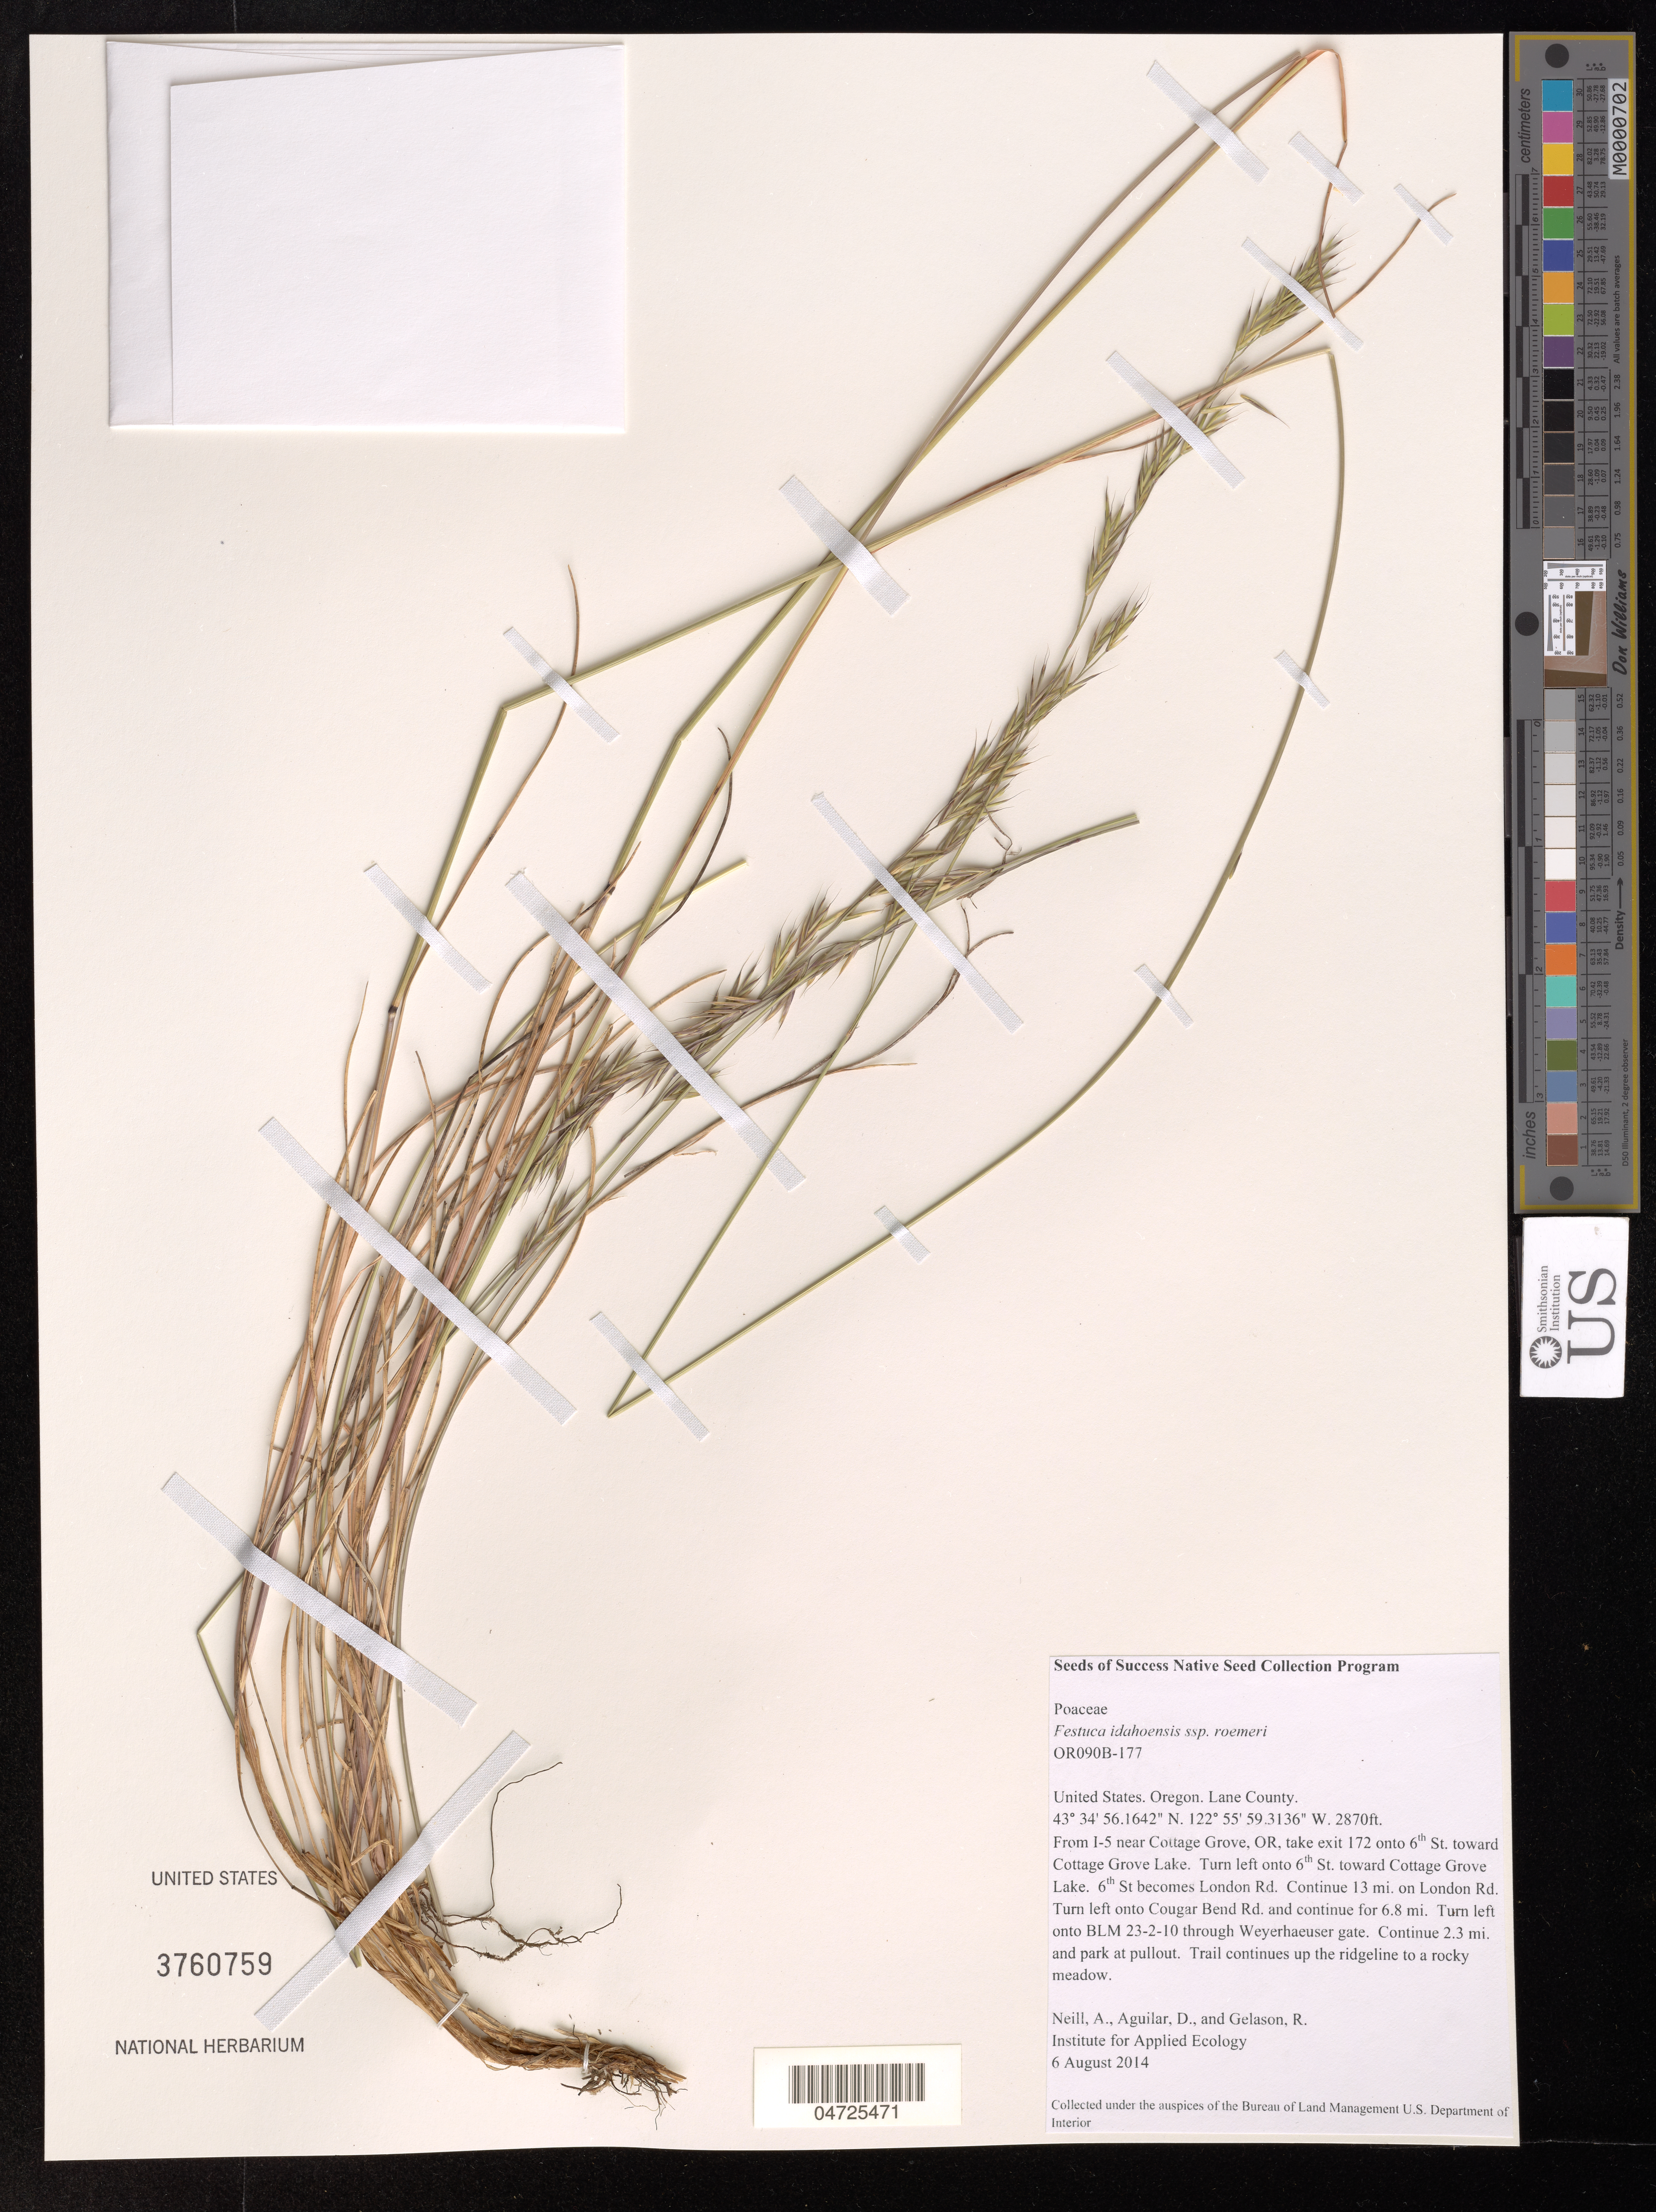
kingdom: Plantae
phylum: Tracheophyta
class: Liliopsida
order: Poales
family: Poaceae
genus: Festuca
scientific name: Festuca idahoensis subsp. roemeri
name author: (Pavlick) S.G. Aiken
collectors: A. Neill, D. Aguilar & R. Gelason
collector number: OR090B-177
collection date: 2014-08-06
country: United States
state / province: Oregon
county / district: Lane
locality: Lane County. From I-5 near Cottage Grove, OR, take exit 172 onto 6th St. toward Cottage Grove Lake. Turn left onto 6th St. toward Cottage Grove Lake. 6th St becomes London Rd. Continue 13 mi. on London Rd. Turn left onto Cougar Bend Rd. and continue for 6.8 mi. Turn left onto BLM 23-2-10 through Weyerhaeuser gate. Continue 2.3 mi. and park at pullout. Trail continues up the ridgeline to a rocky meadow.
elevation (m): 875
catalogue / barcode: US 3760759